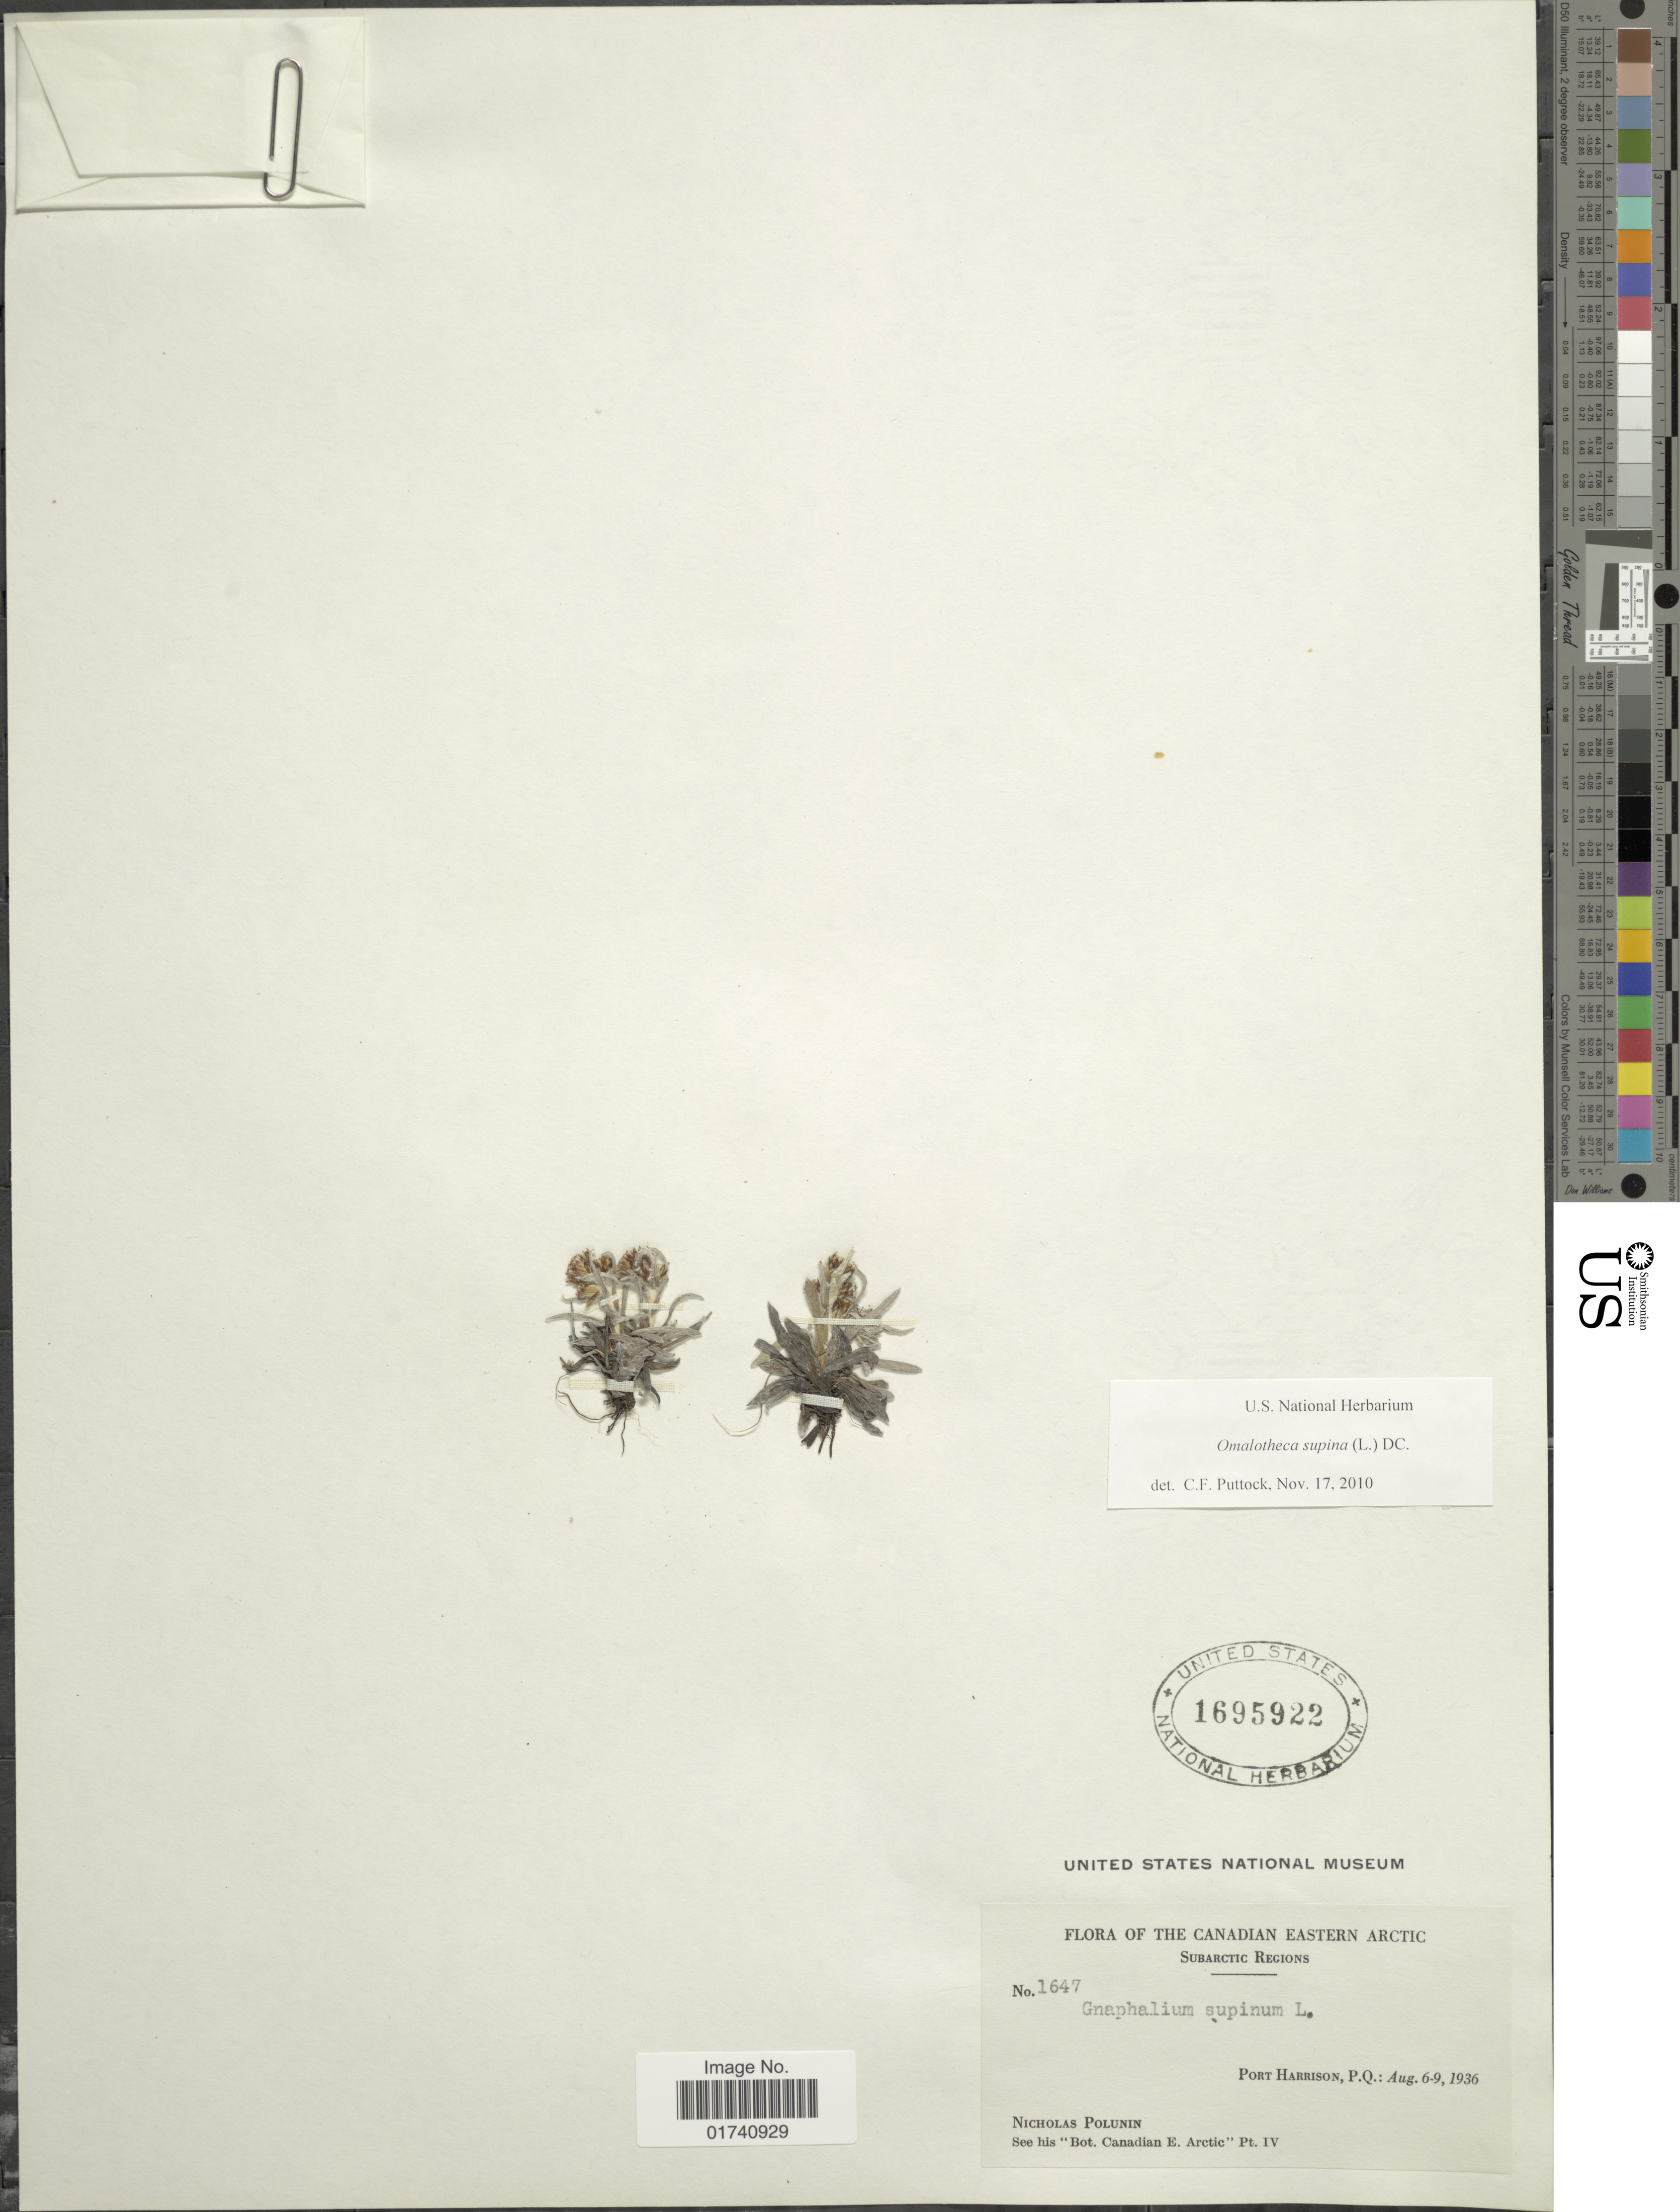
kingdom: Plantae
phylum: Tracheophyta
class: Magnoliopsida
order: Asterales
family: Asteraceae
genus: Omalotheca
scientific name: Omalotheca supina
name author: (L.) DC.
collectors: N. V. Polunin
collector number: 1647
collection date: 1936-08-06/1936-08-09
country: Canada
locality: Canadian Eastern Arctic. Subarctic Regions. Port Harrison, P.Q.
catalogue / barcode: US 1695922